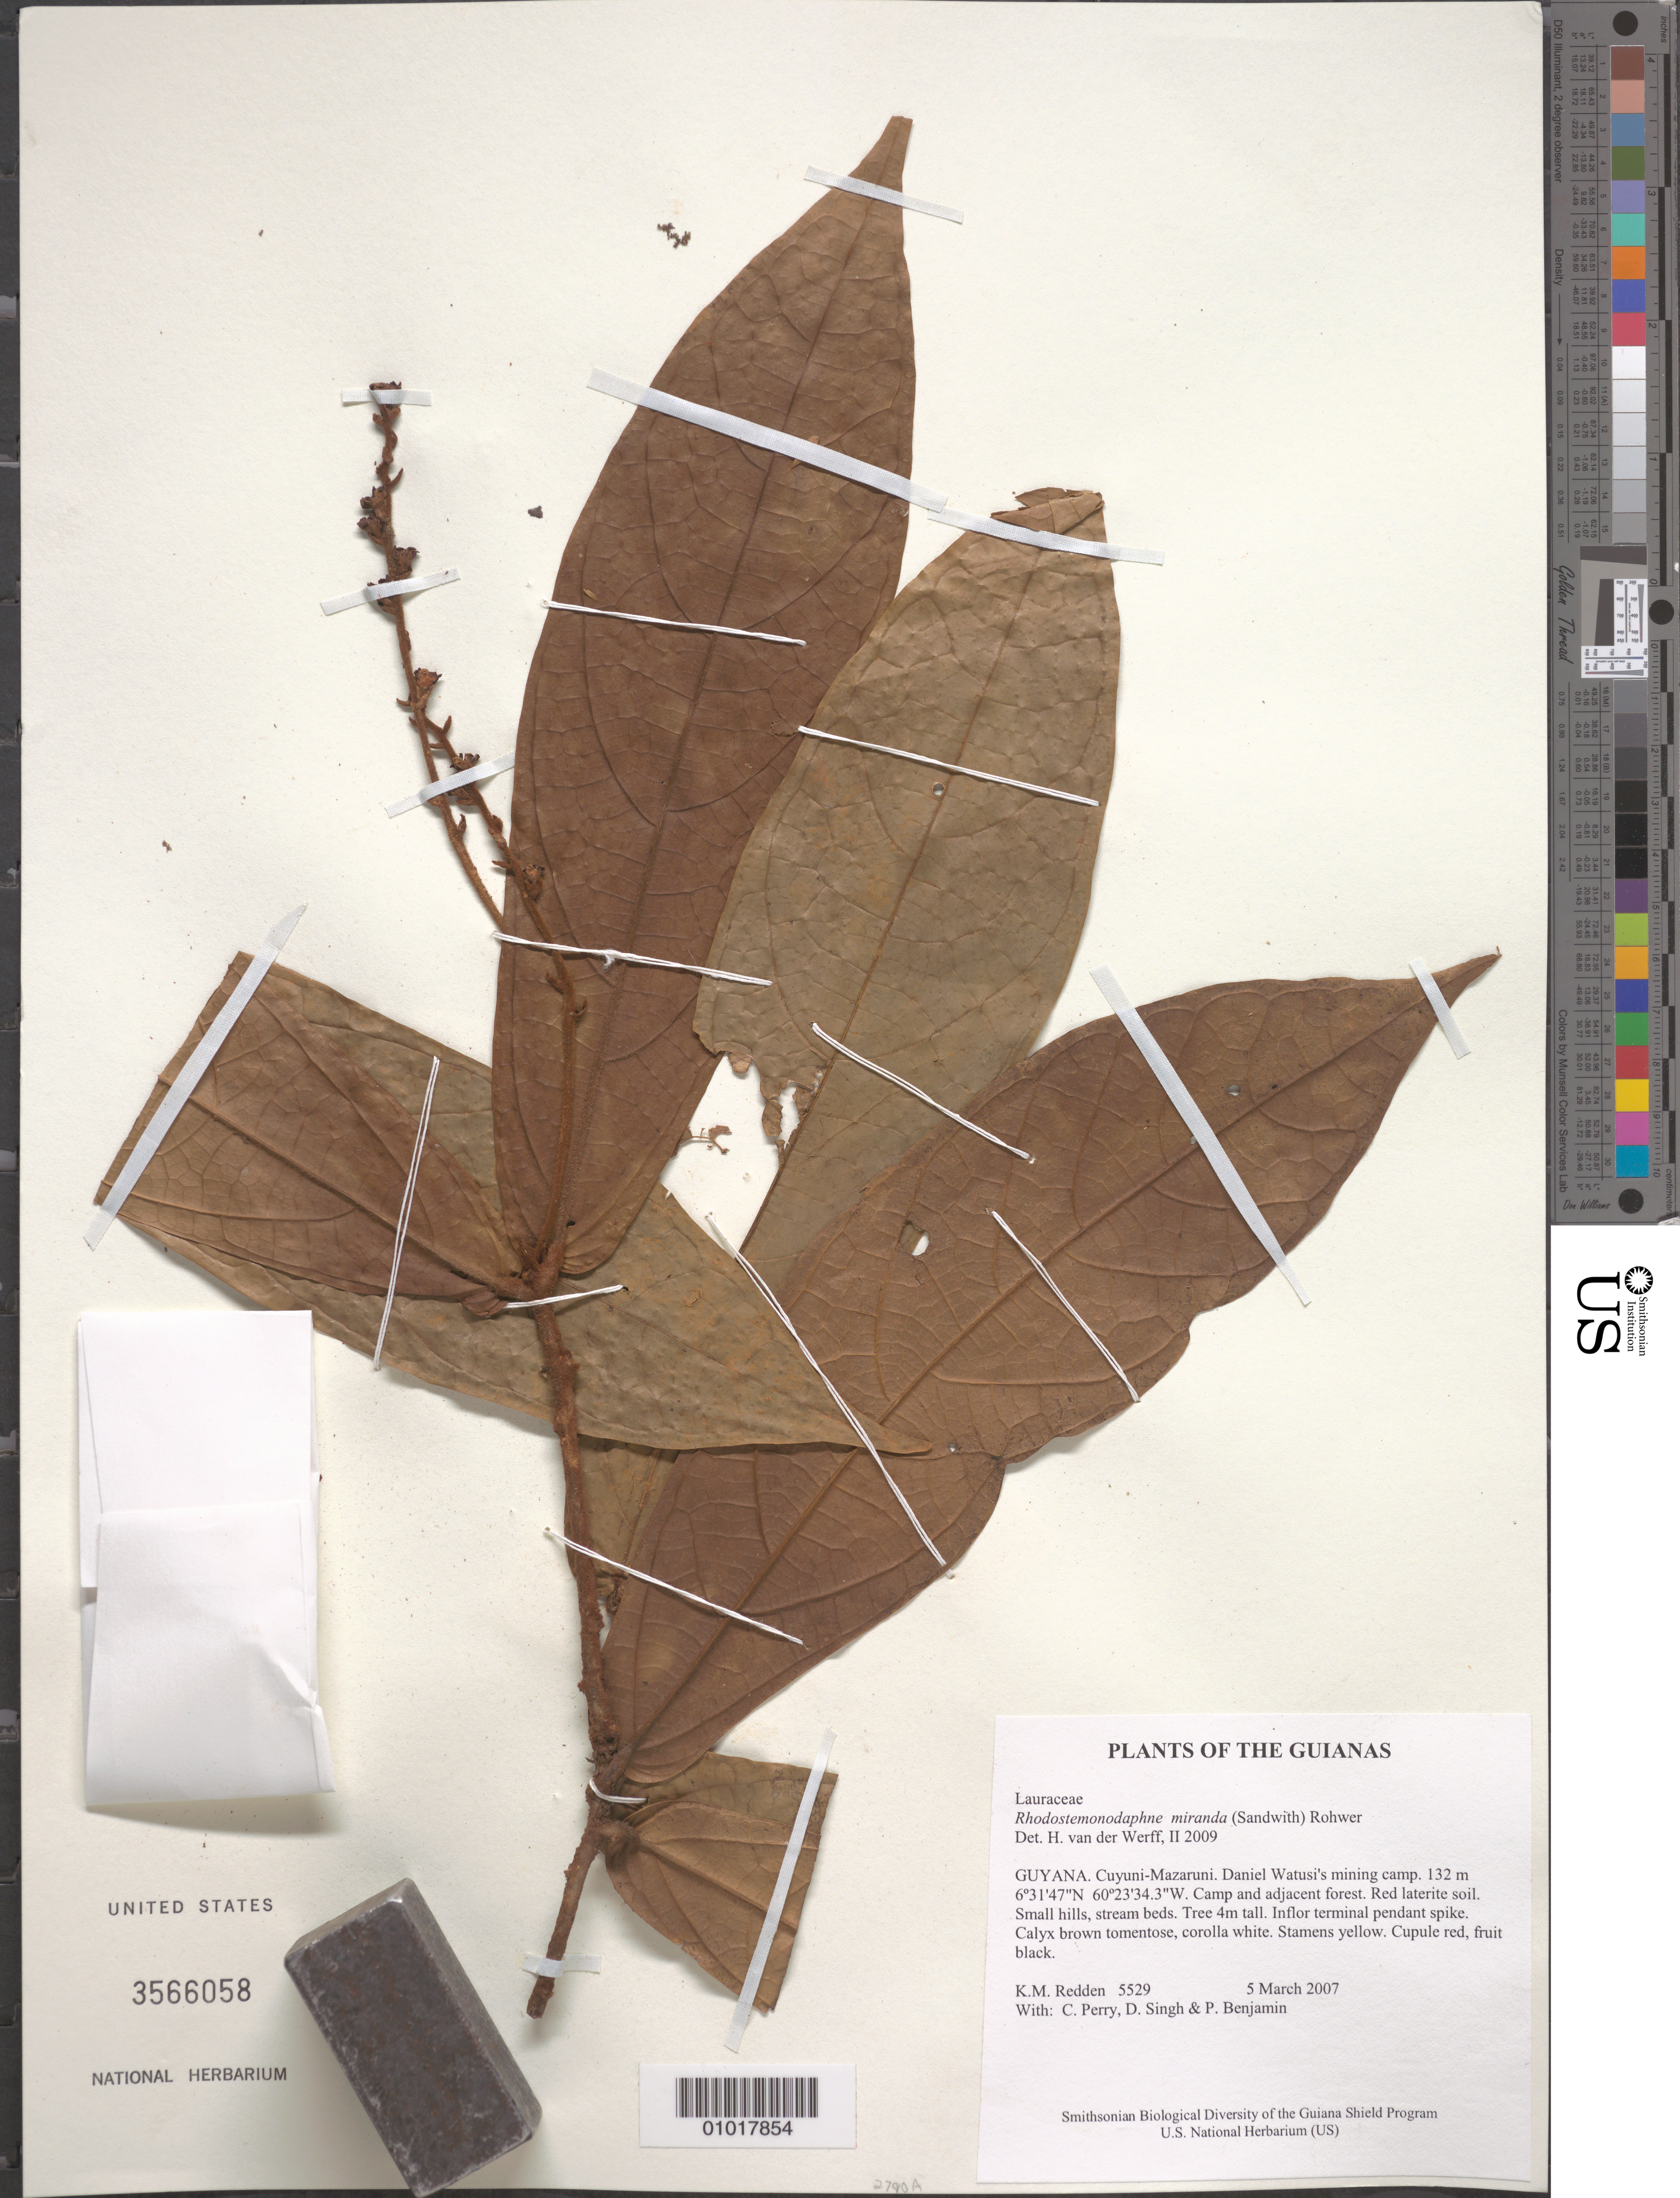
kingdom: Plantae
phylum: Tracheophyta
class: Magnoliopsida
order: Laurales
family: Lauraceae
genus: Rhodostemonodaphne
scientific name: Rhodostemonodaphne miranda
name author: (Sandwith) Rohwer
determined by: van der Werff, H., (MO), Missouri Botanical Garden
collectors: K. M. Redden, C. Perry, D. Singh & P. Benjamin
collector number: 5529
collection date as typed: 5 March 2007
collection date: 2007-03-05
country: Guyana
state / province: Cuyuni-Mazaruni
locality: Daniel Watusi's mining camp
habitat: Camp and adjacent forest. Red laterite soil. Small hills, stream beds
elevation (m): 132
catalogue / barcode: US 35566058